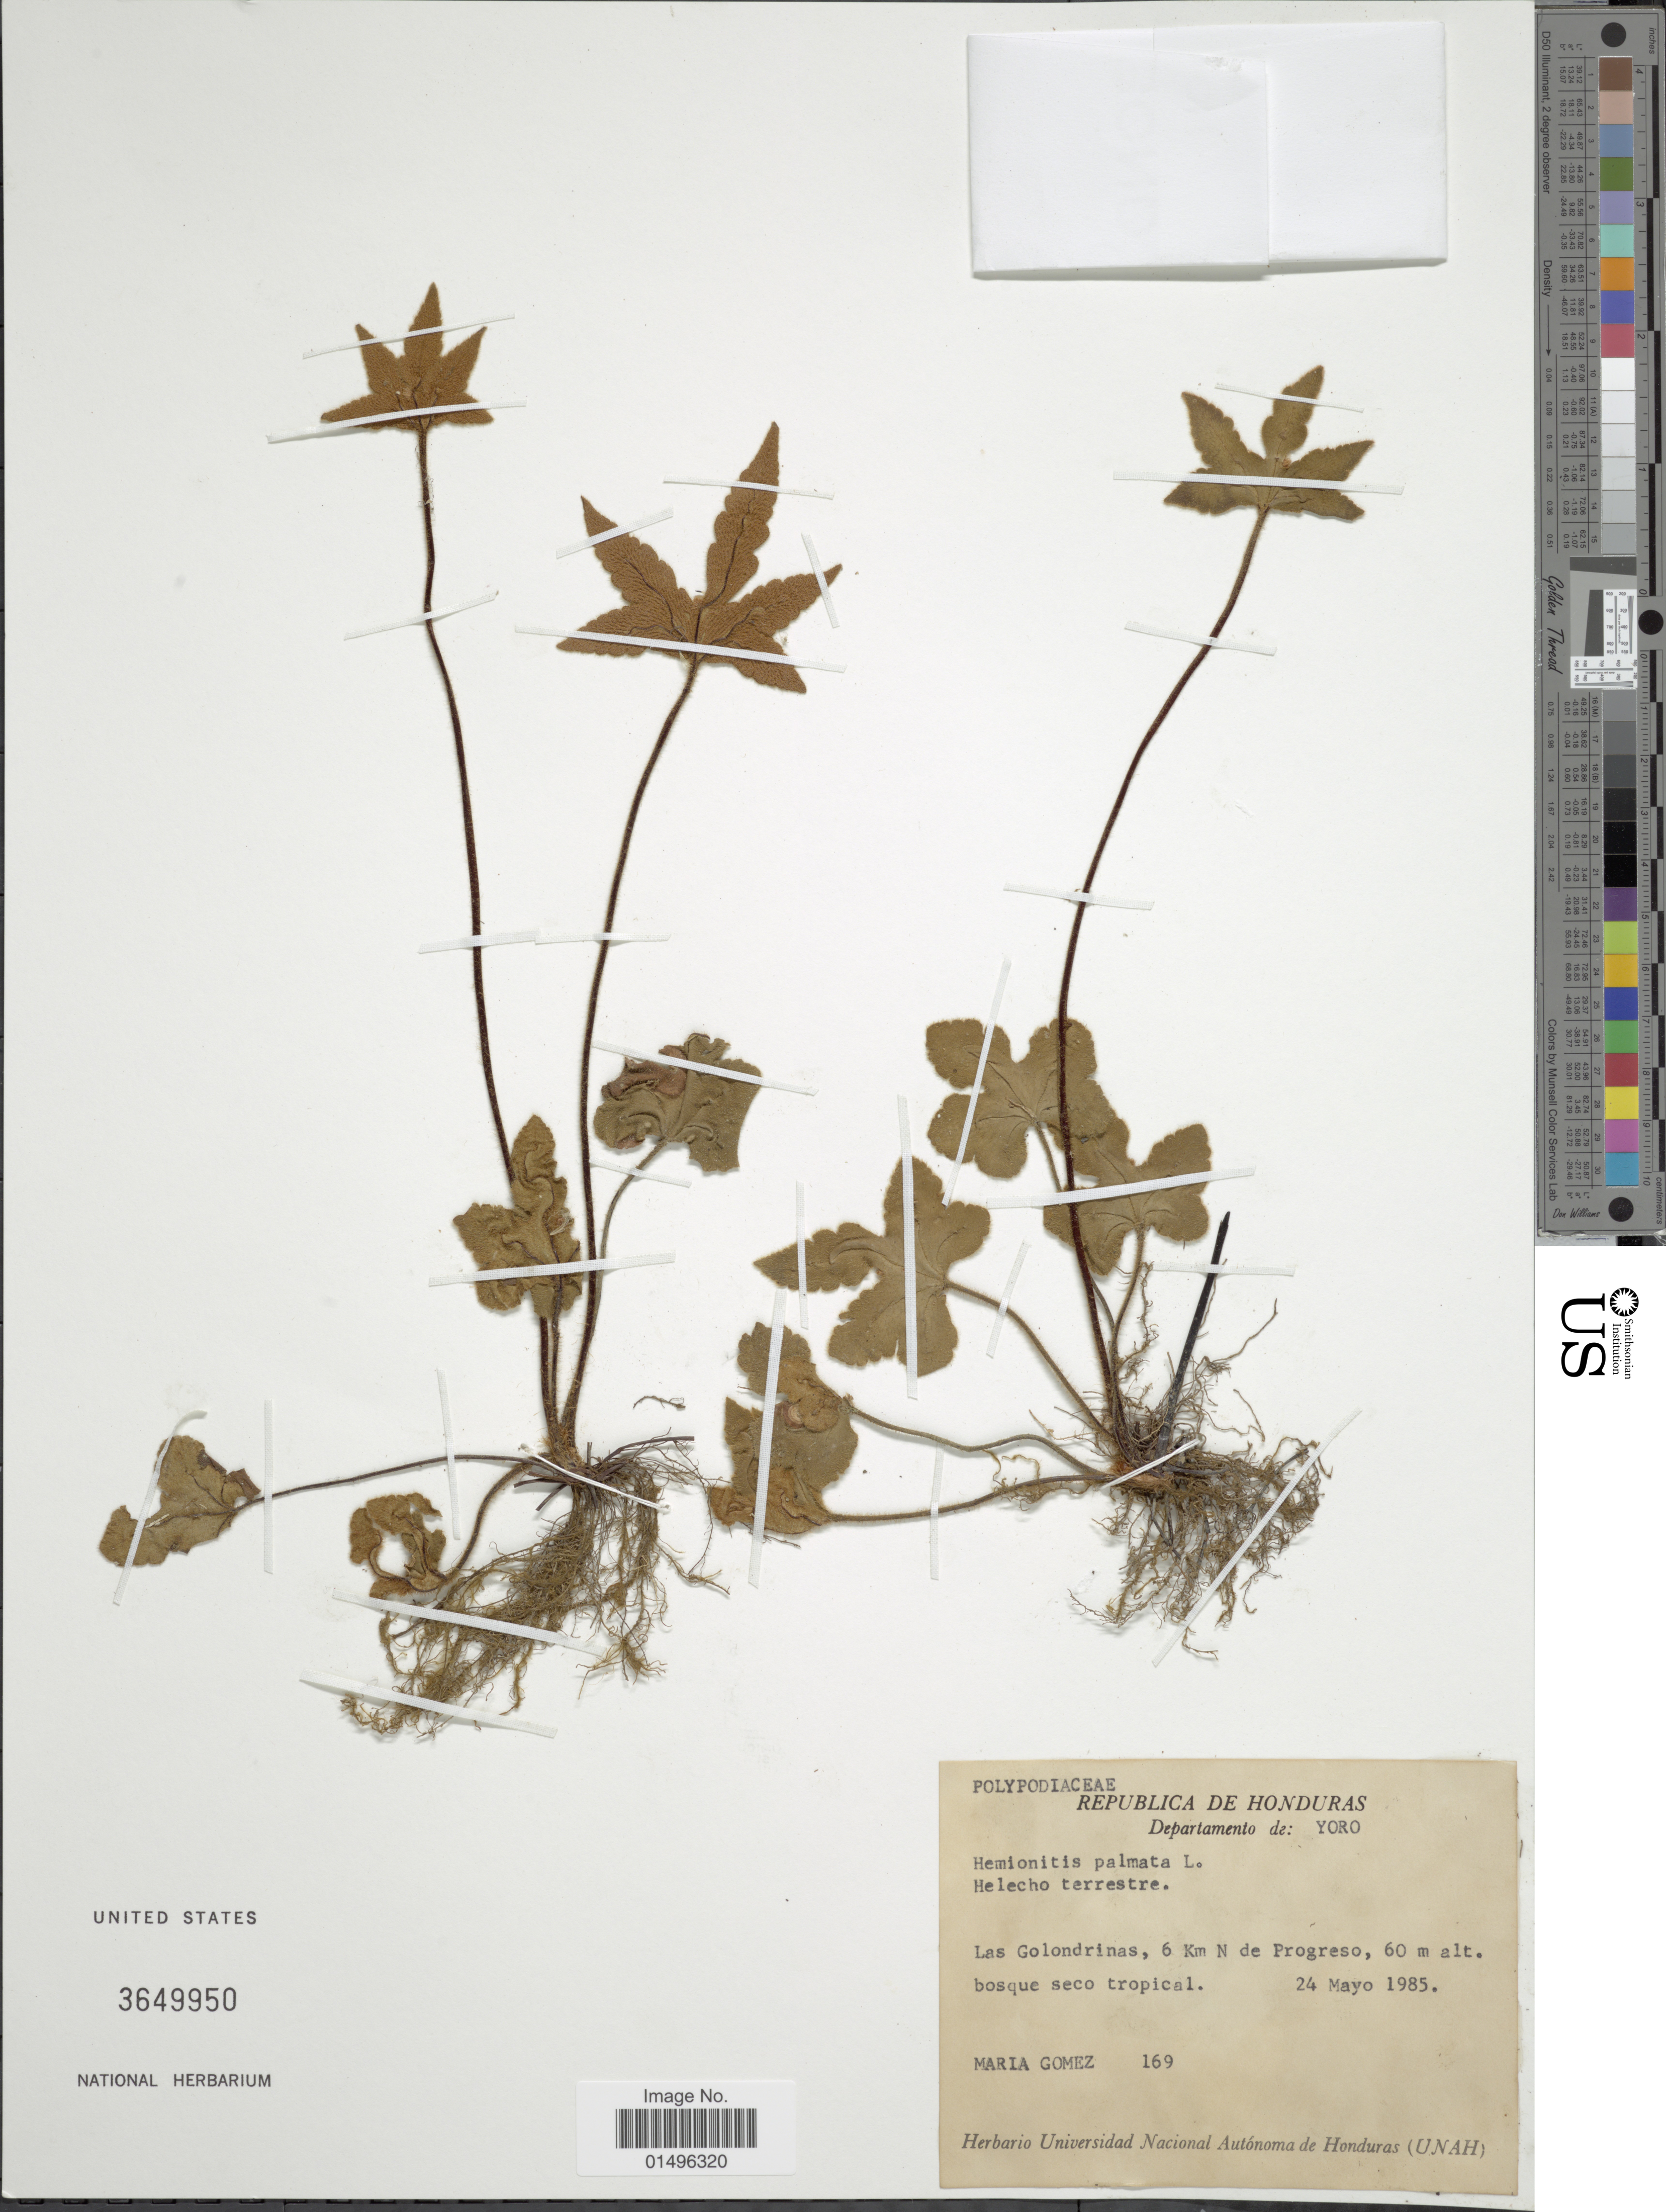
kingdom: Plantae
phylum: Tracheophyta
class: Polypodiopsida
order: Polypodiales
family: Pteridaceae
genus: Hemionitis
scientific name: Hemionitis palmata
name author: L.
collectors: M. Gomez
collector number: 169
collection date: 1985-05-24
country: Honduras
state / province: Yoro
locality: Republica de Honduras, Departamento de: Yoro, Las Golondrinas, 6 Km N de Progreso.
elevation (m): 60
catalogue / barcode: US 3649950